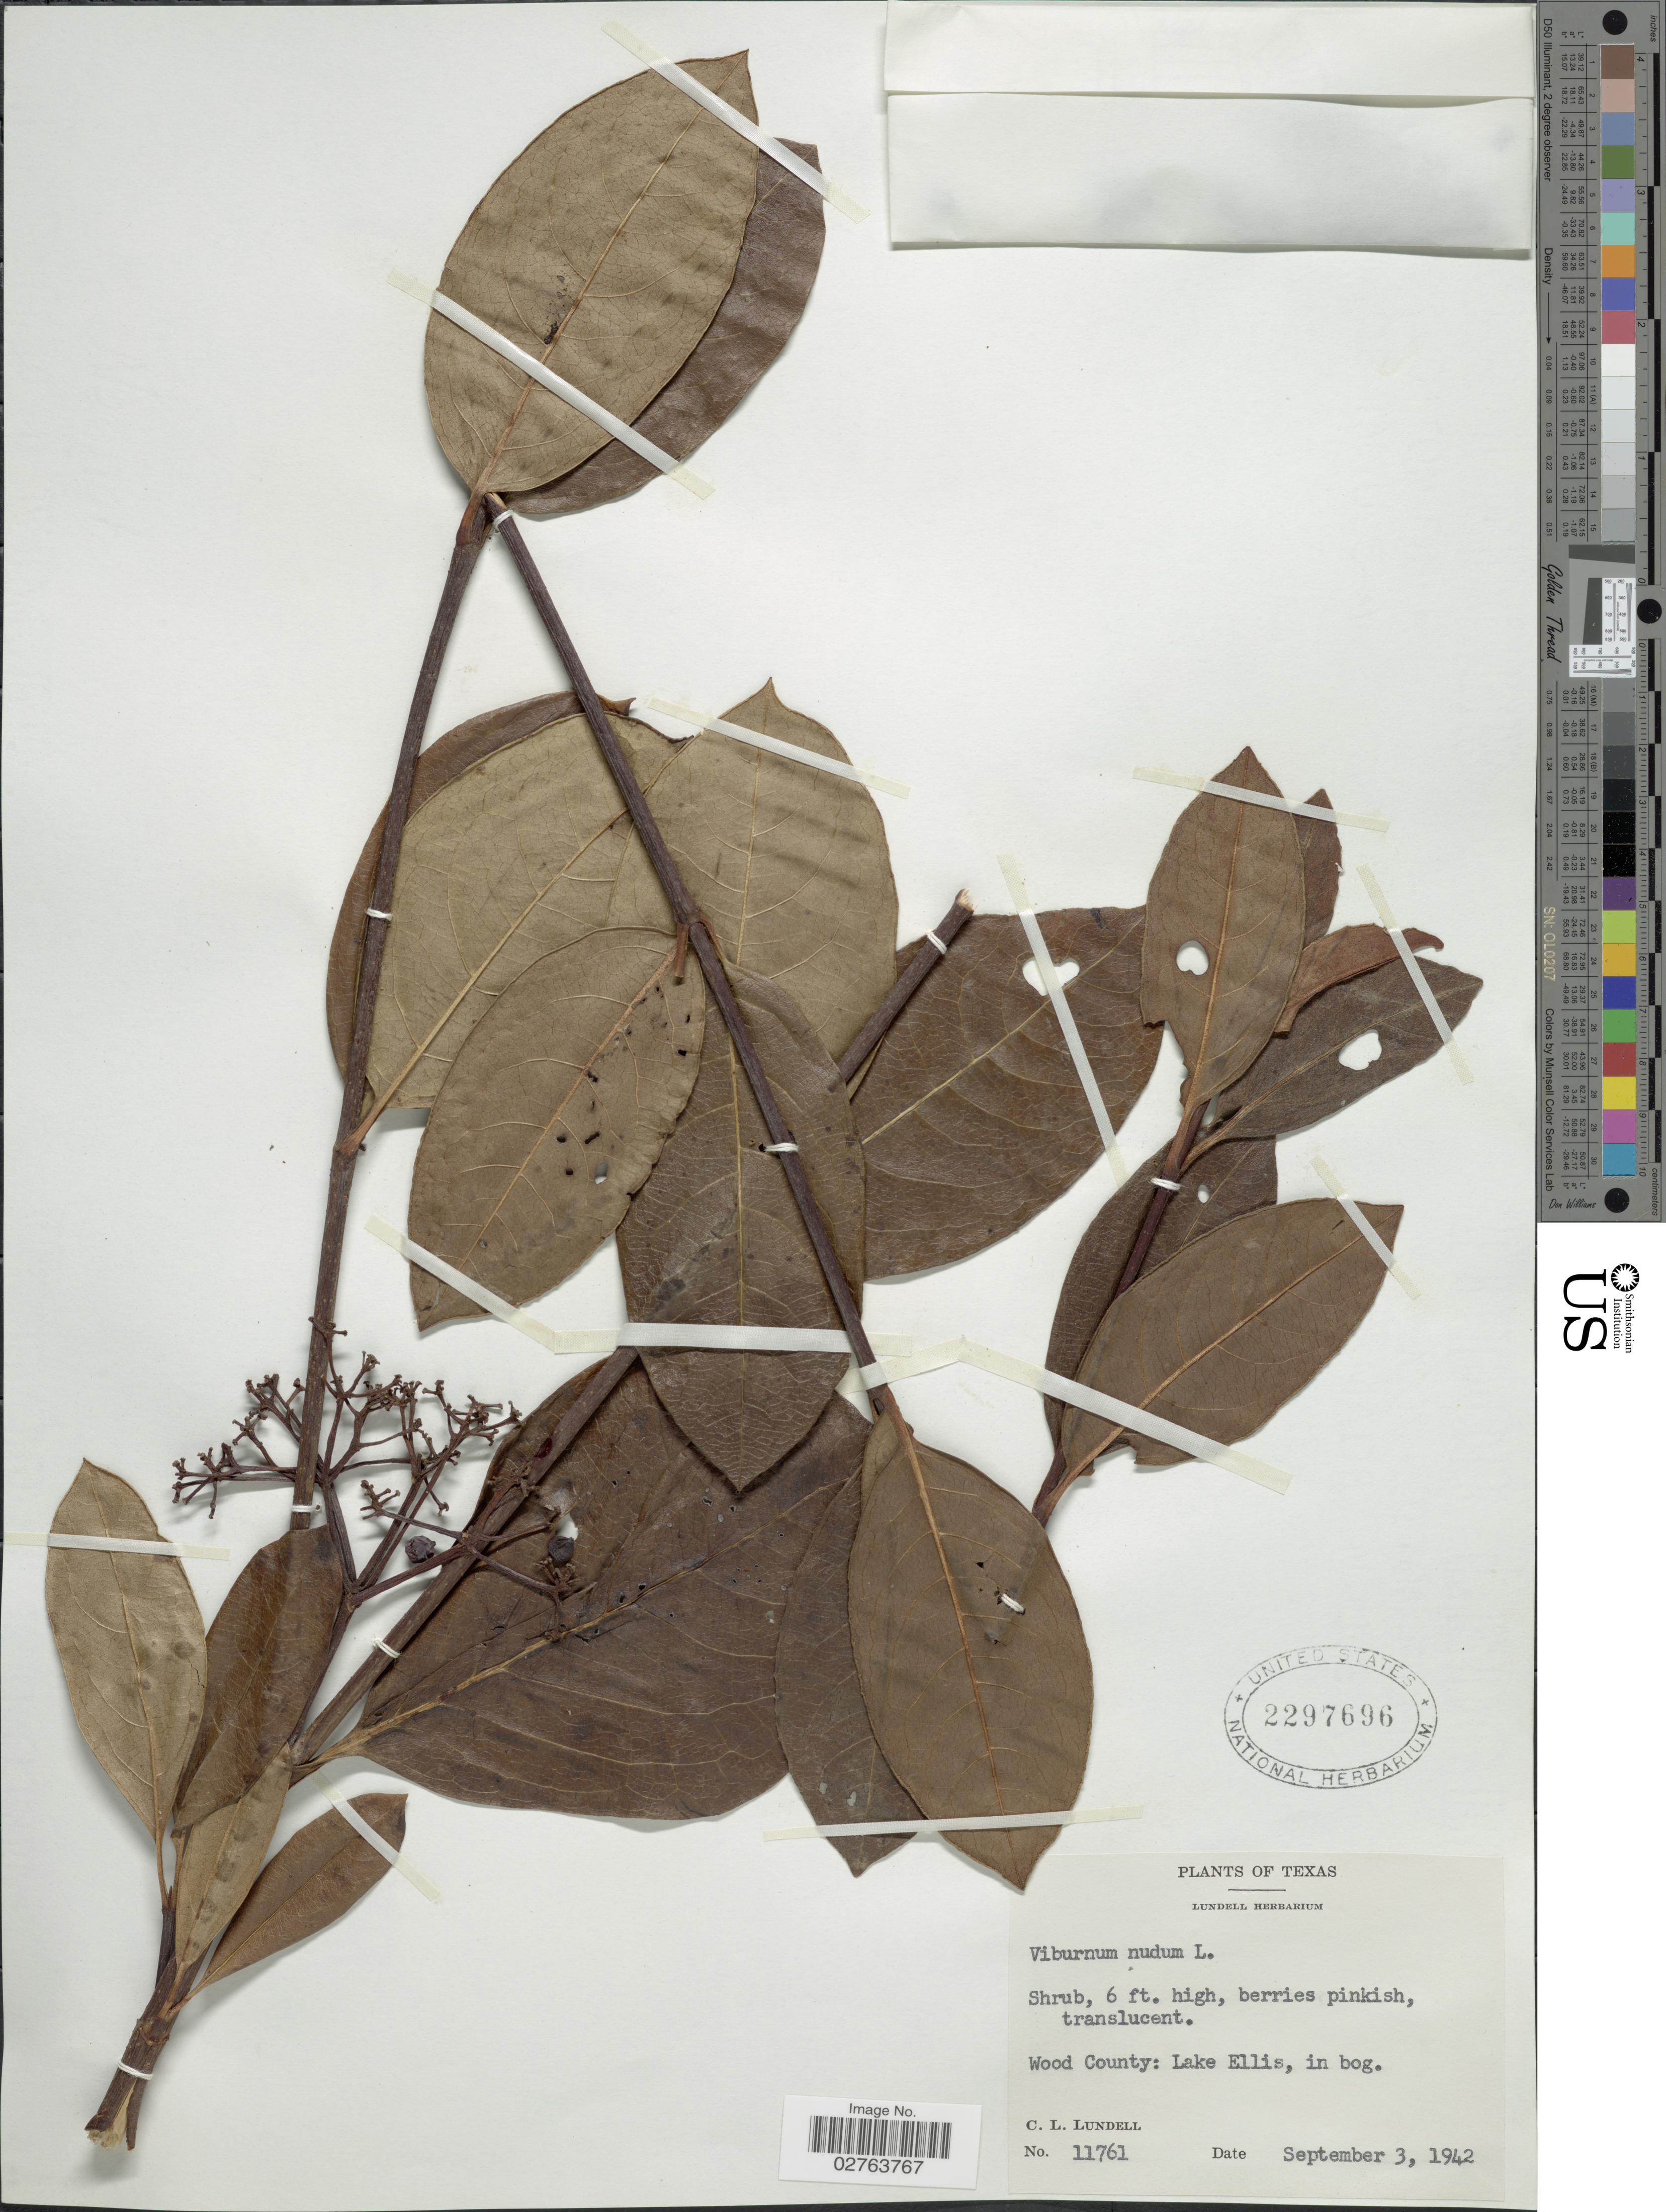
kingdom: Plantae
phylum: Tracheophyta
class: Magnoliopsida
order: Dipsacales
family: Viburnaceae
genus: Viburnum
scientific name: Viburnum nudum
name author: L.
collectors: C. L. Lundell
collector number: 11761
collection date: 1942-09-03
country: United States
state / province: Texas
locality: Wood County: Lake Ellis, in bog.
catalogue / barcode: US 2297696